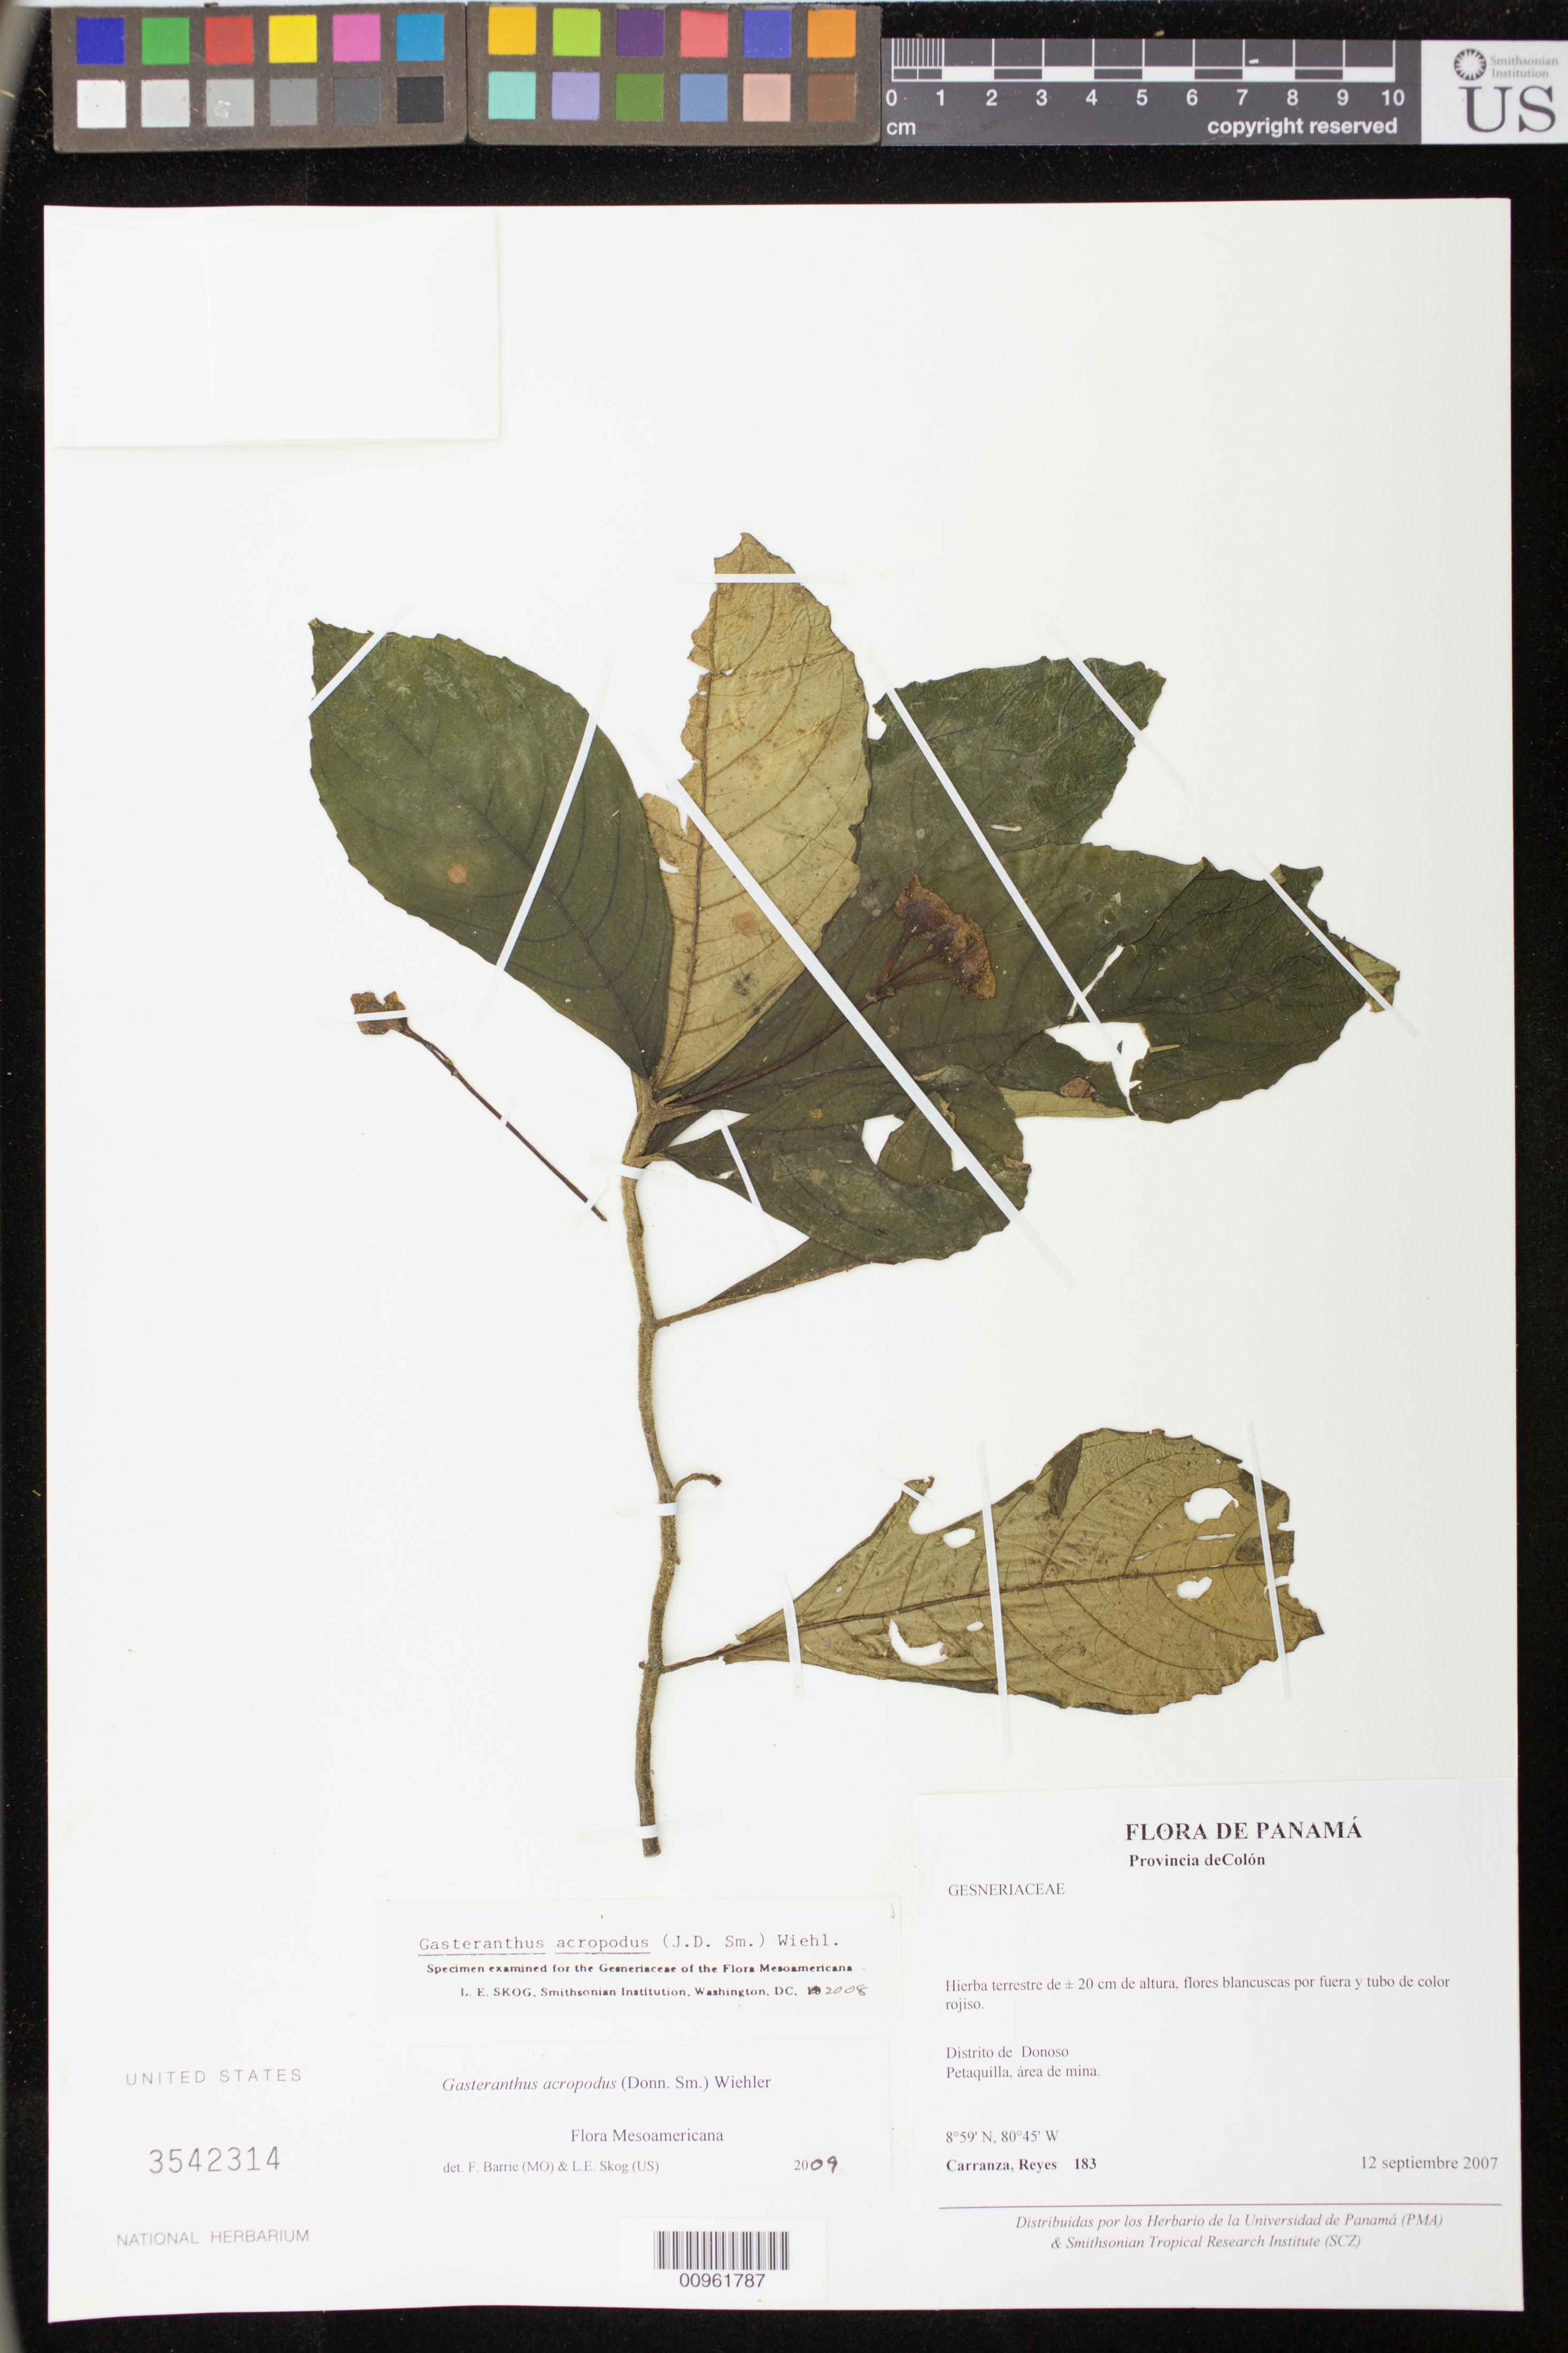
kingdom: Plantae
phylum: Tracheophyta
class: Magnoliopsida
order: Lamiales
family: Gesneriaceae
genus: Gasteranthus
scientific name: Gasteranthus acropodus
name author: (Donn. Sm.) Wiehler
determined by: Skog, Laurence E.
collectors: R. Carranza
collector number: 183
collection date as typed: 12 Sep 2007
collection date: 2007-09-12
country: Panama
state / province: Colón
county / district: Donoso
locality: Distrito de donoso. Petaquilla, área de mina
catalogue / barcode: US 3542314